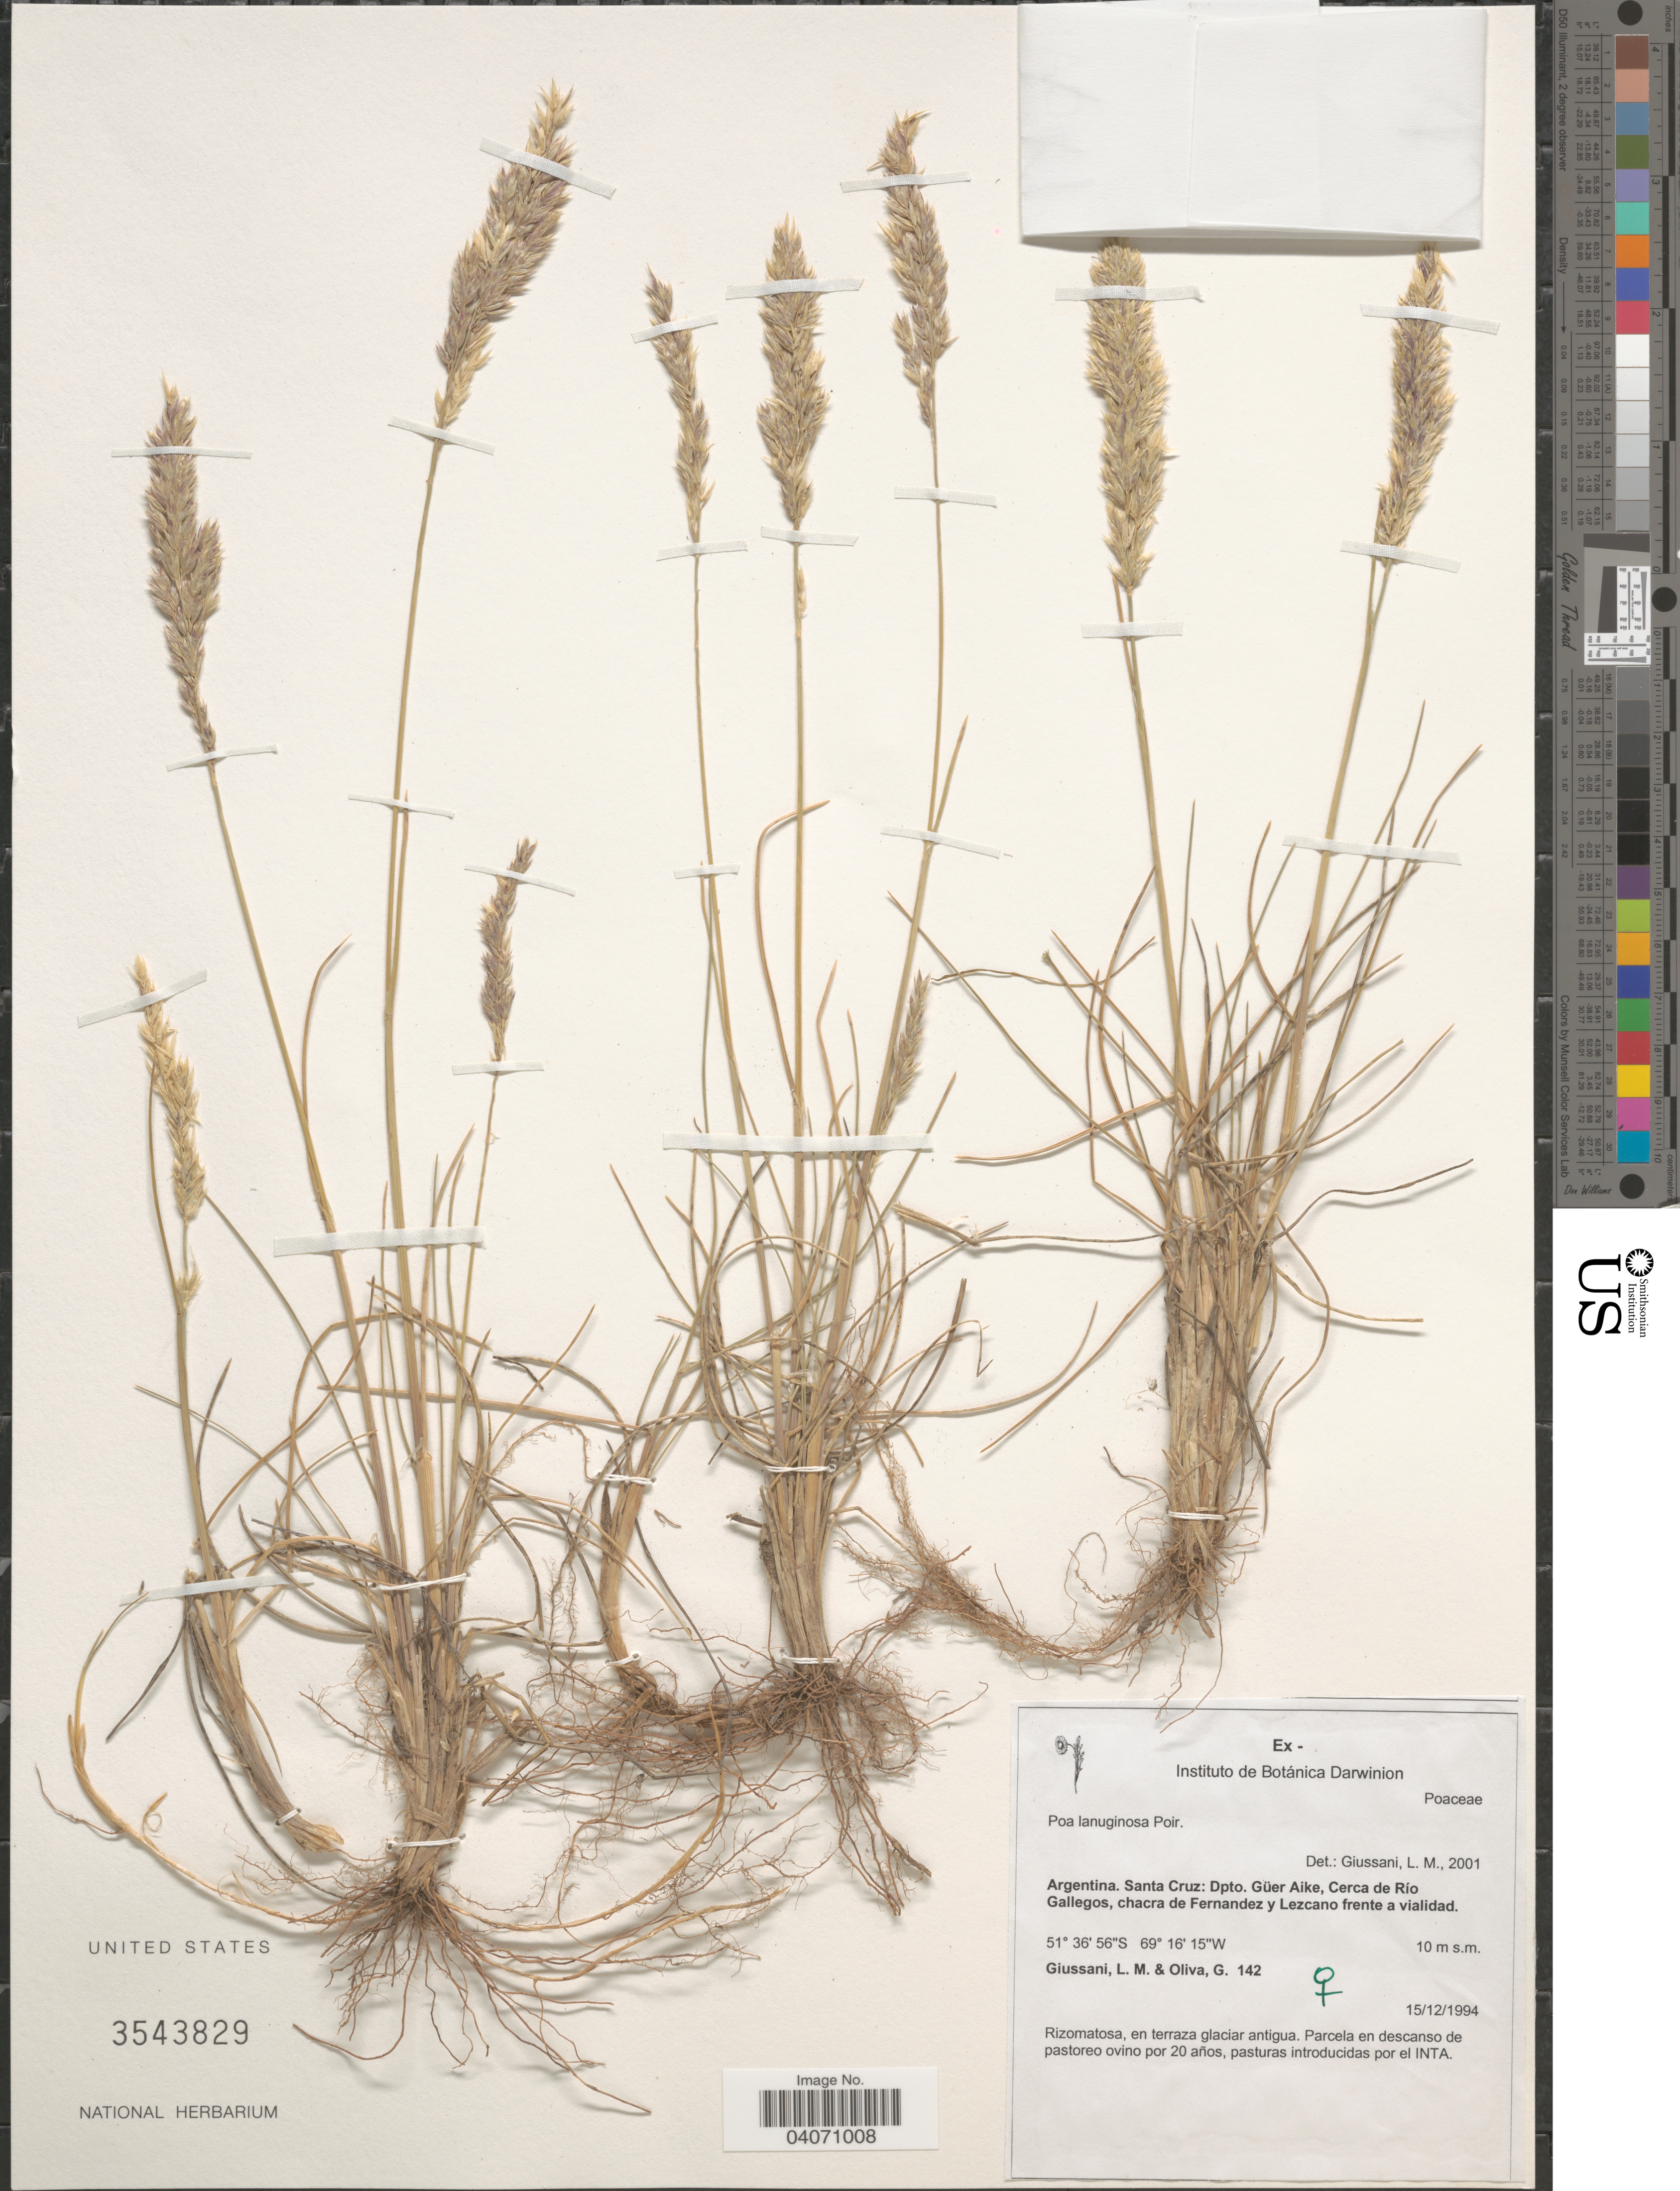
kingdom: Plantae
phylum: Tracheophyta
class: Liliopsida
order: Poales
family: Poaceae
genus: Poa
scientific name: Poa lanuginosa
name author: Poir.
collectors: L. Giussani & G. Oliva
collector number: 142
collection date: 1994-12-15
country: Argentina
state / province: Santa Cruz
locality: Dpto. Güer Aike, Cerca de Río Gallegos, chacra de Fernandez y Lezcano frente a vialidad.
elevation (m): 10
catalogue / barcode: US 3543829